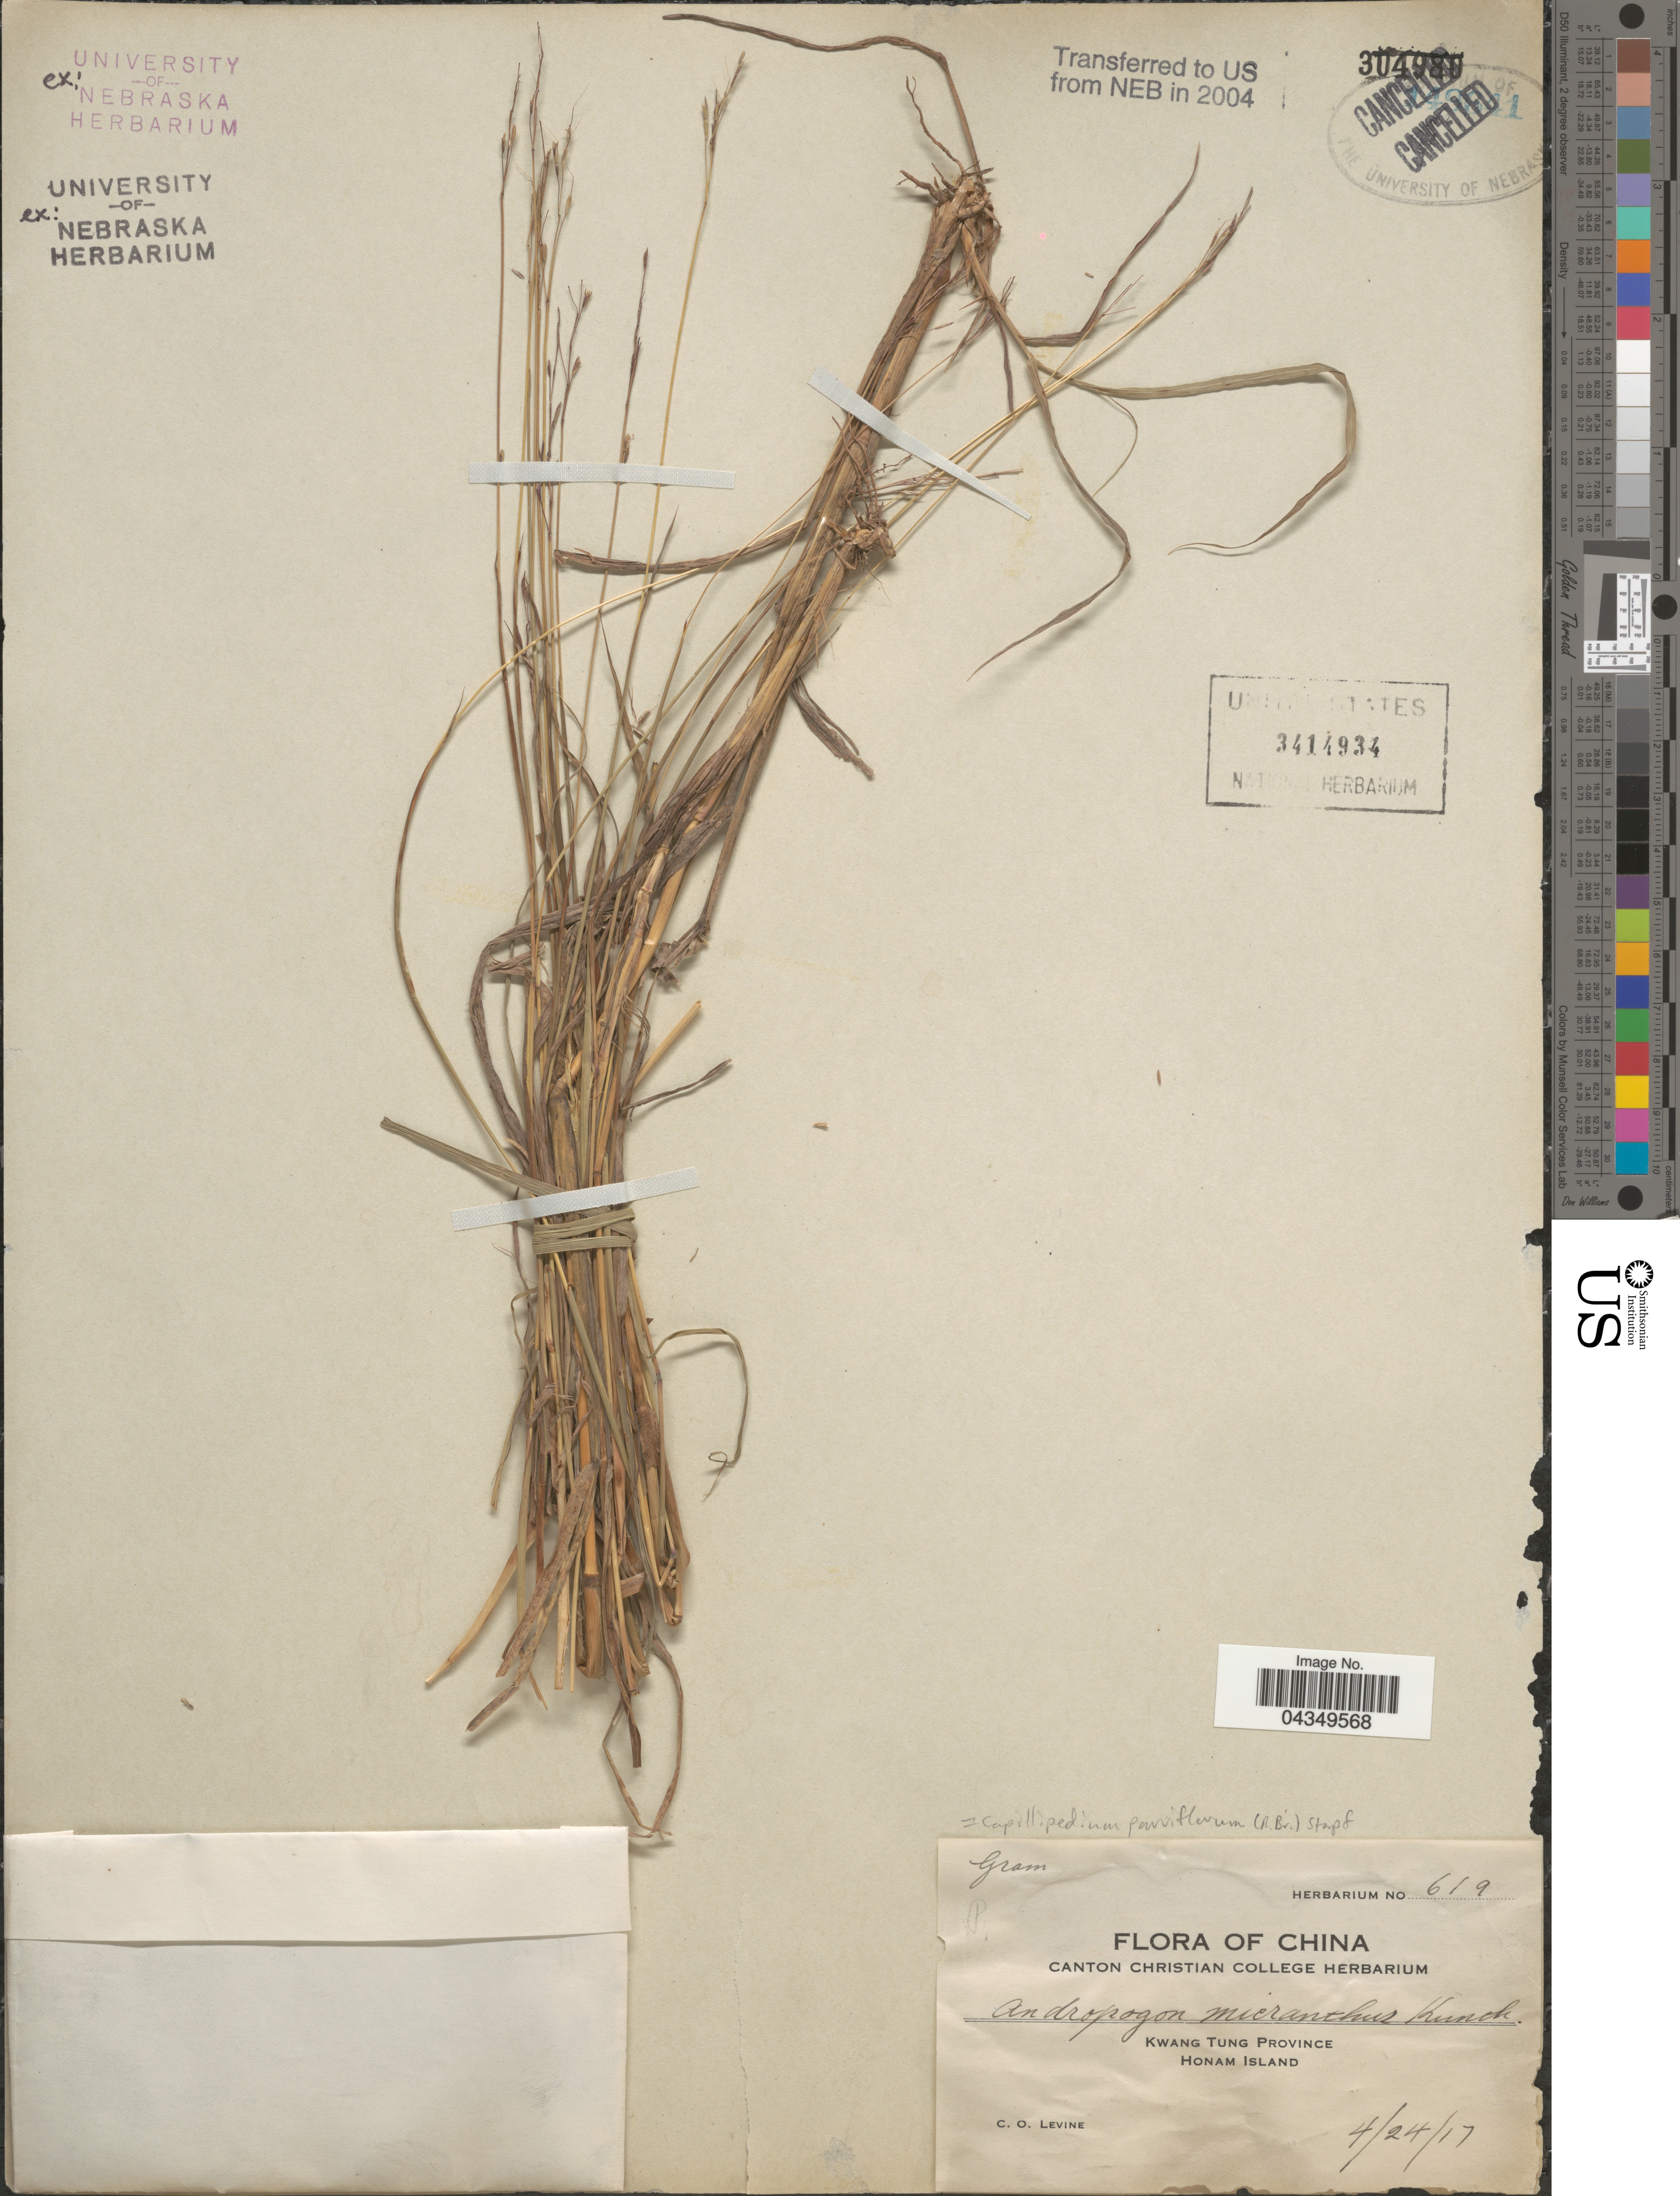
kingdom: Plantae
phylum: Tracheophyta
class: Liliopsida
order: Poales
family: Poaceae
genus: Capillipedium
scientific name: Capillipedium parviflorum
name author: (R. Br.) Stapf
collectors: C. O. Levine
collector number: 619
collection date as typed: Transcribed d/m/y: 24/4/17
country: China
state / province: Guangdong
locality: Kwang Tung Province. Honam Island.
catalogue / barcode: US 3414934